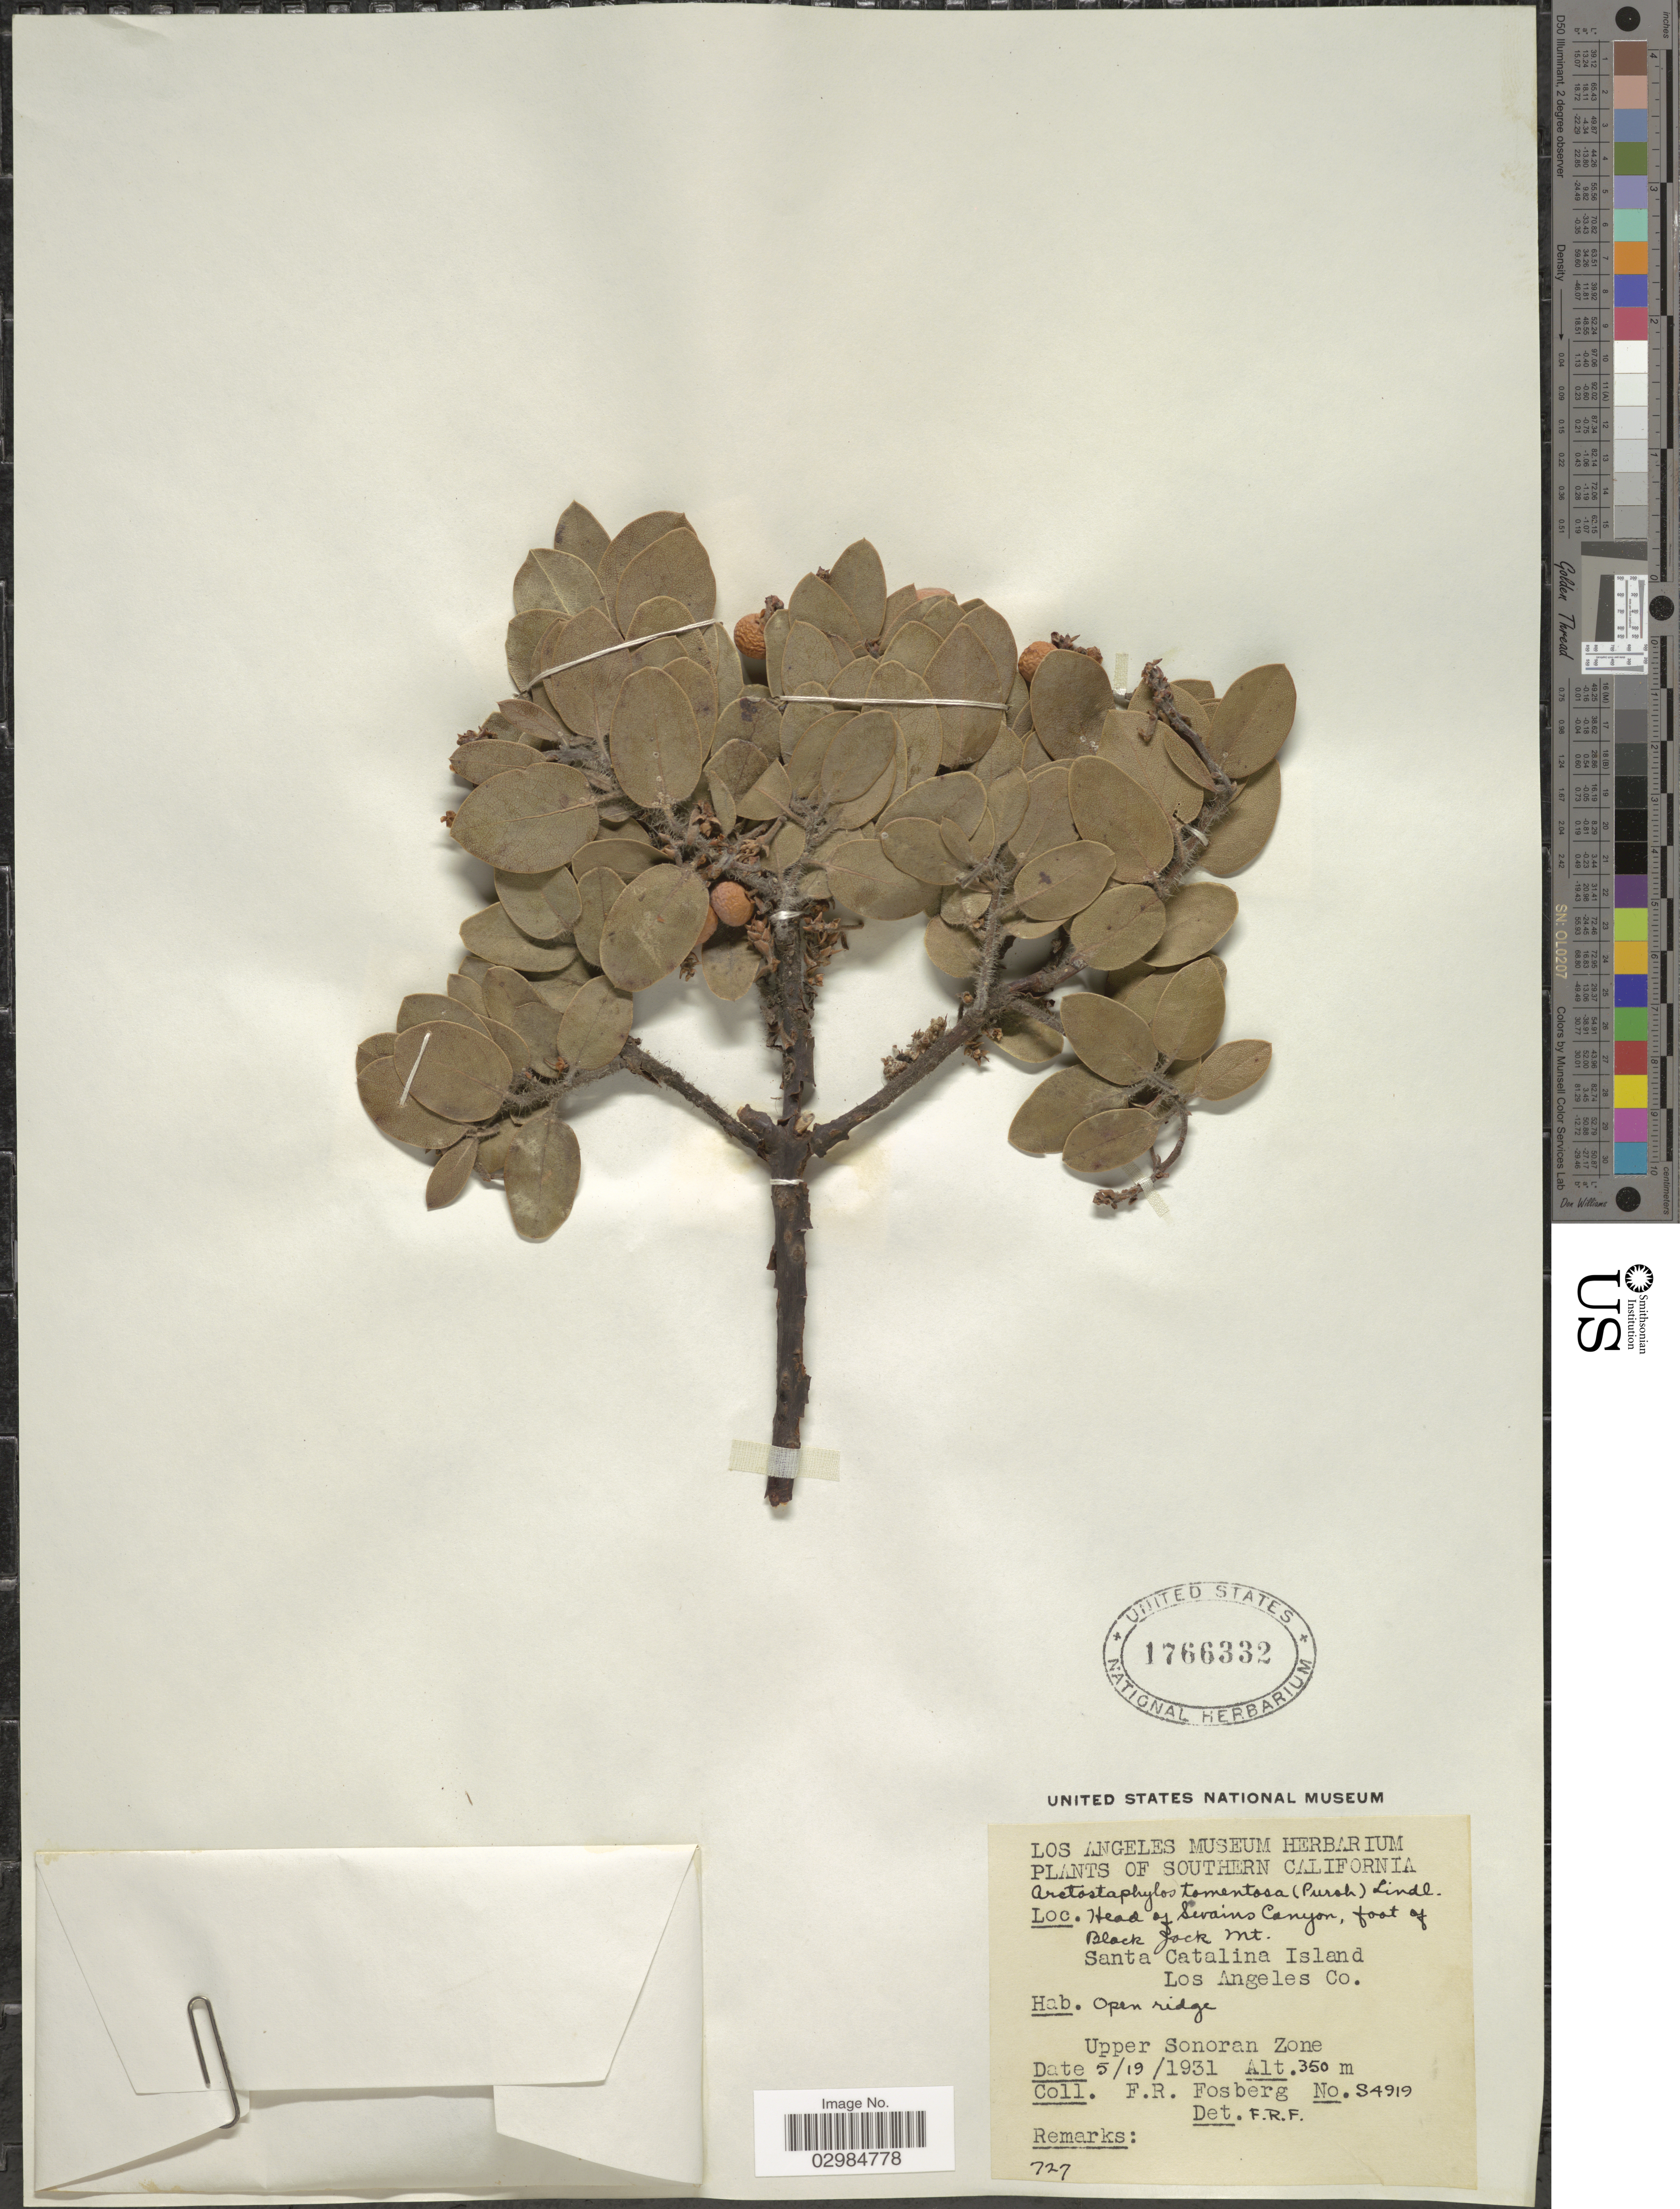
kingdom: Plantae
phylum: Tracheophyta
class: Magnoliopsida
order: Ericales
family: Ericaceae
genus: Arctostaphylos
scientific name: Arctostaphylos tomentosa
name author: (Pursh) Lindl.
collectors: F. R. Fosberg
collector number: S4919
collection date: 1931-05-19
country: United States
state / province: California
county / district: Los Angeles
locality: Southern California. Head of Sevains Canyon, foot of Black Jack Mt. Santa Catalina Island. Los Angeles Co.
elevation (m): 350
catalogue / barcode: US 1766332